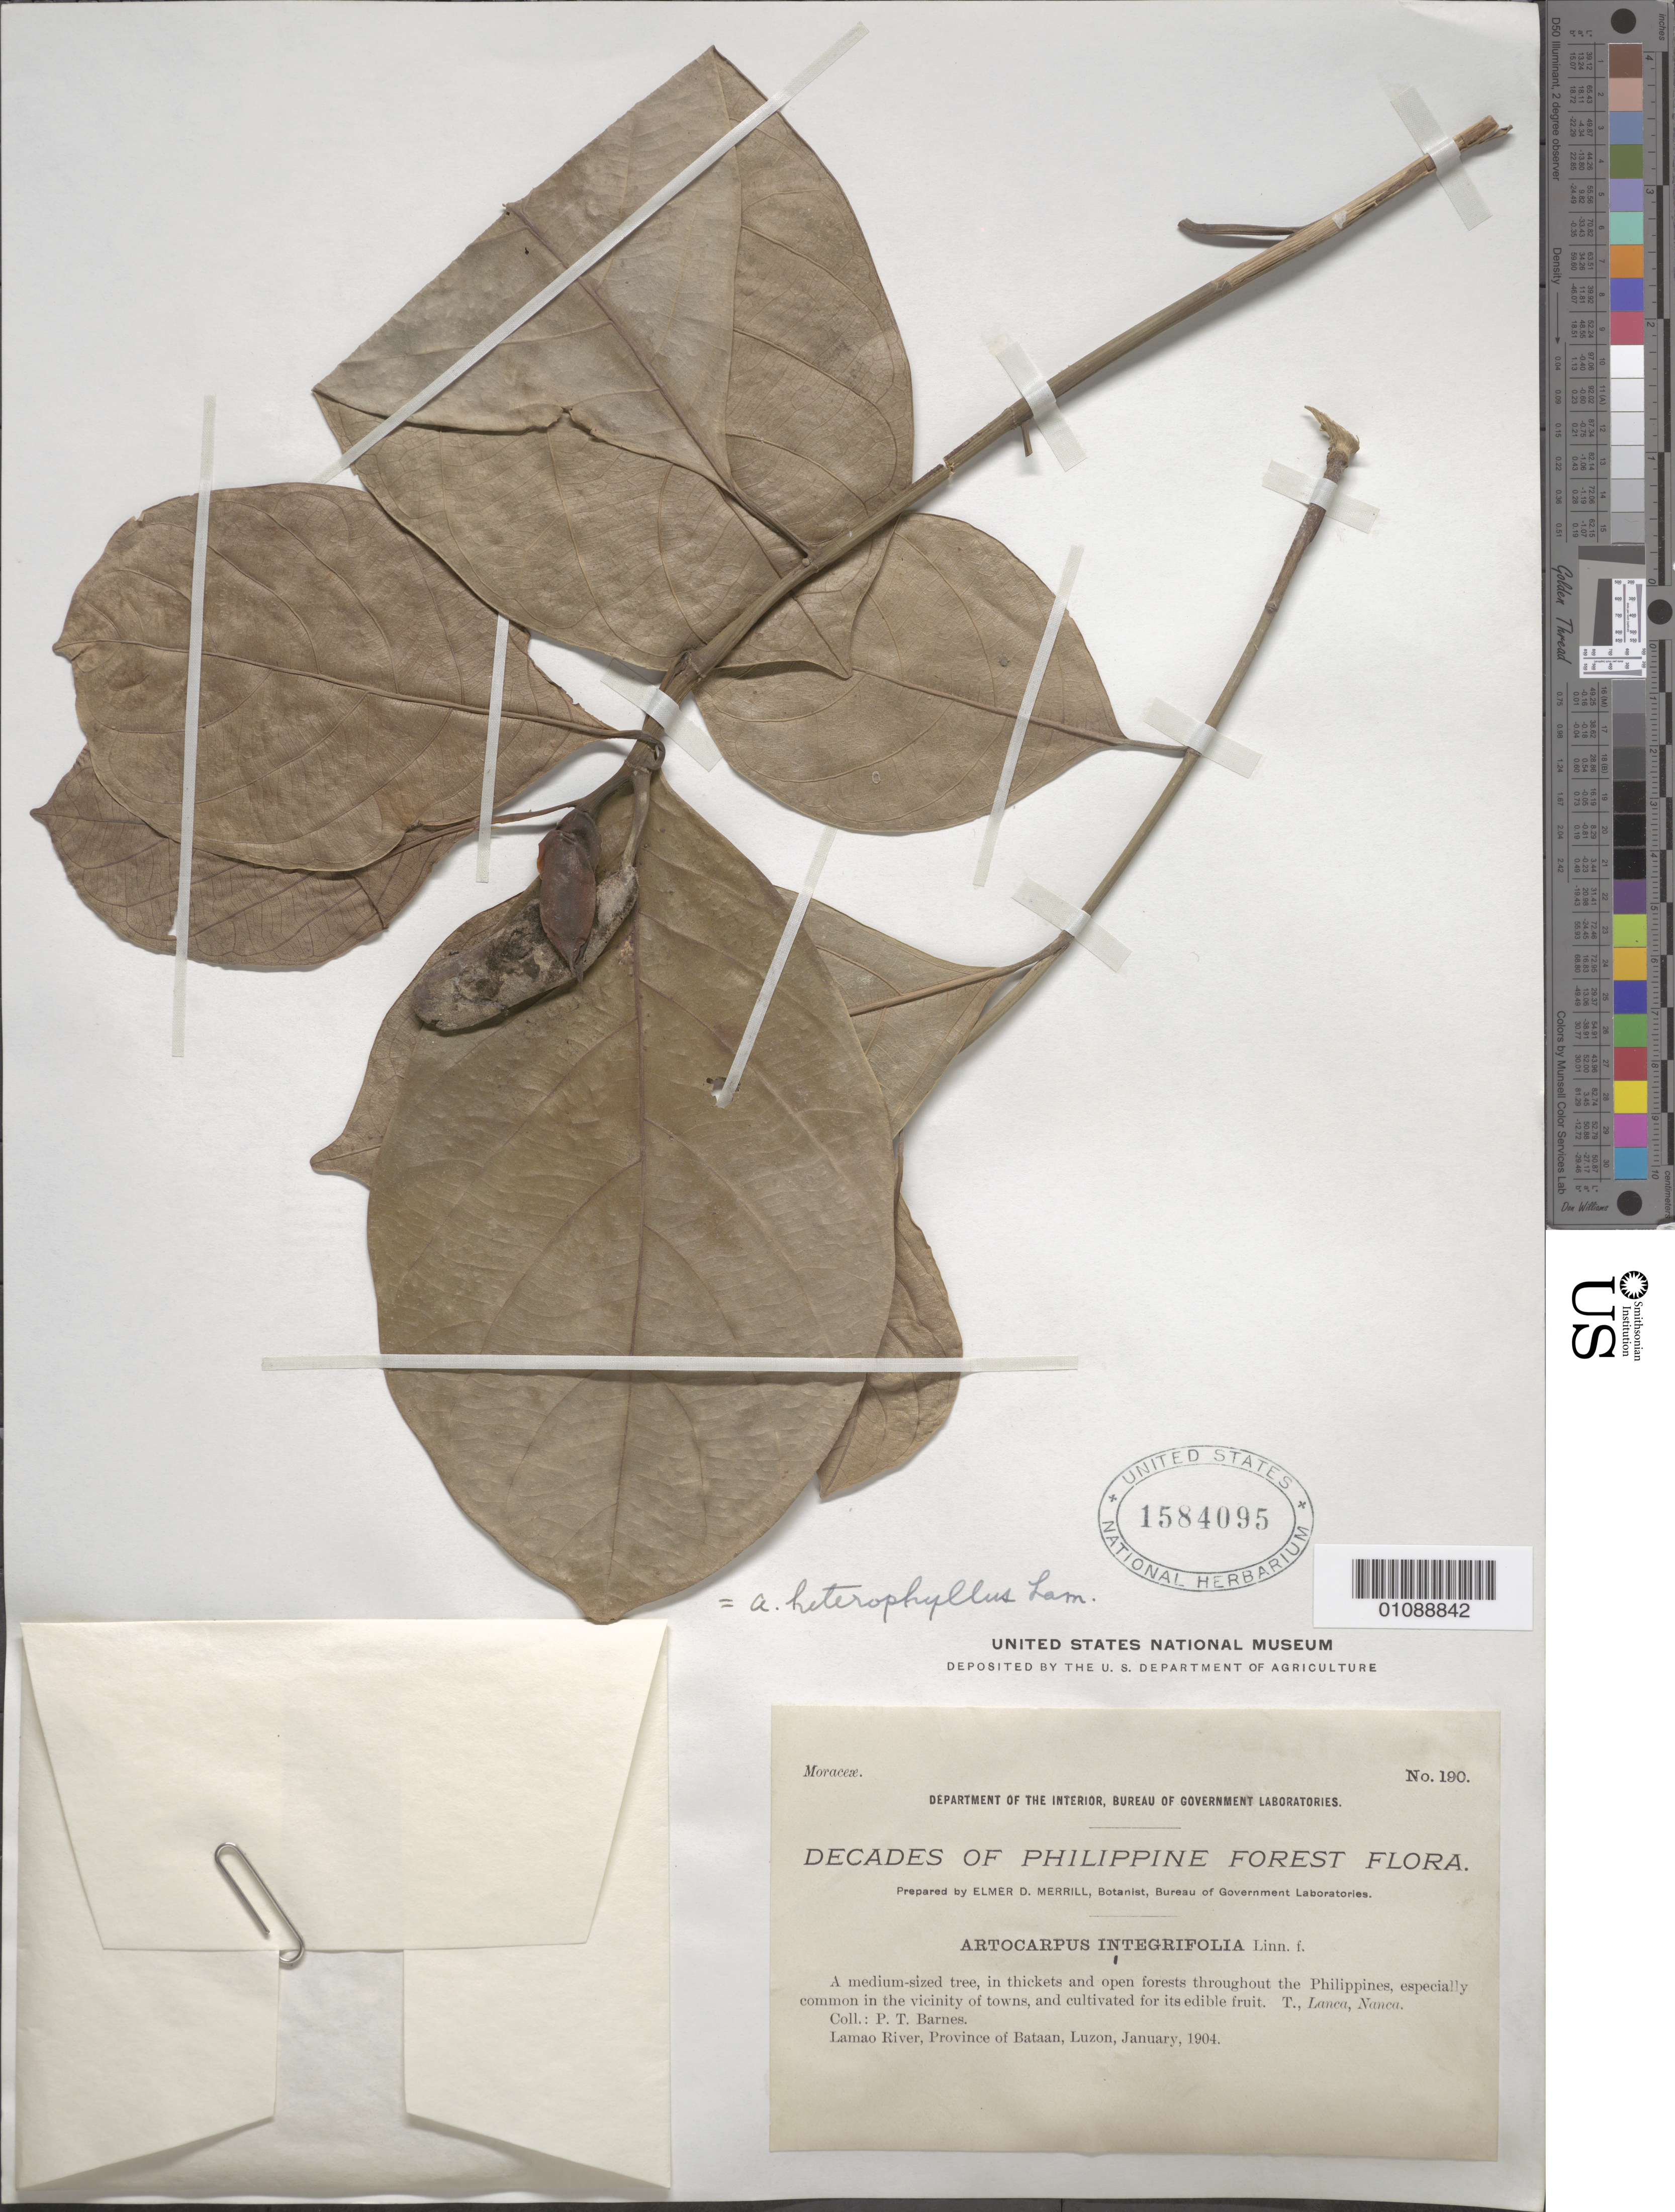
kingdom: Plantae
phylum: Tracheophyta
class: Magnoliopsida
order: Rosales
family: Moraceae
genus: Artocarpus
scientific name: Artocarpus heterophyllus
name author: Lam.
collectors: P. Barnes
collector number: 190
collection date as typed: Jan 1904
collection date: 1904-01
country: Philippines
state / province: Central Luzon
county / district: Bataan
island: Luzon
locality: Lamao River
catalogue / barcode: US 1584095